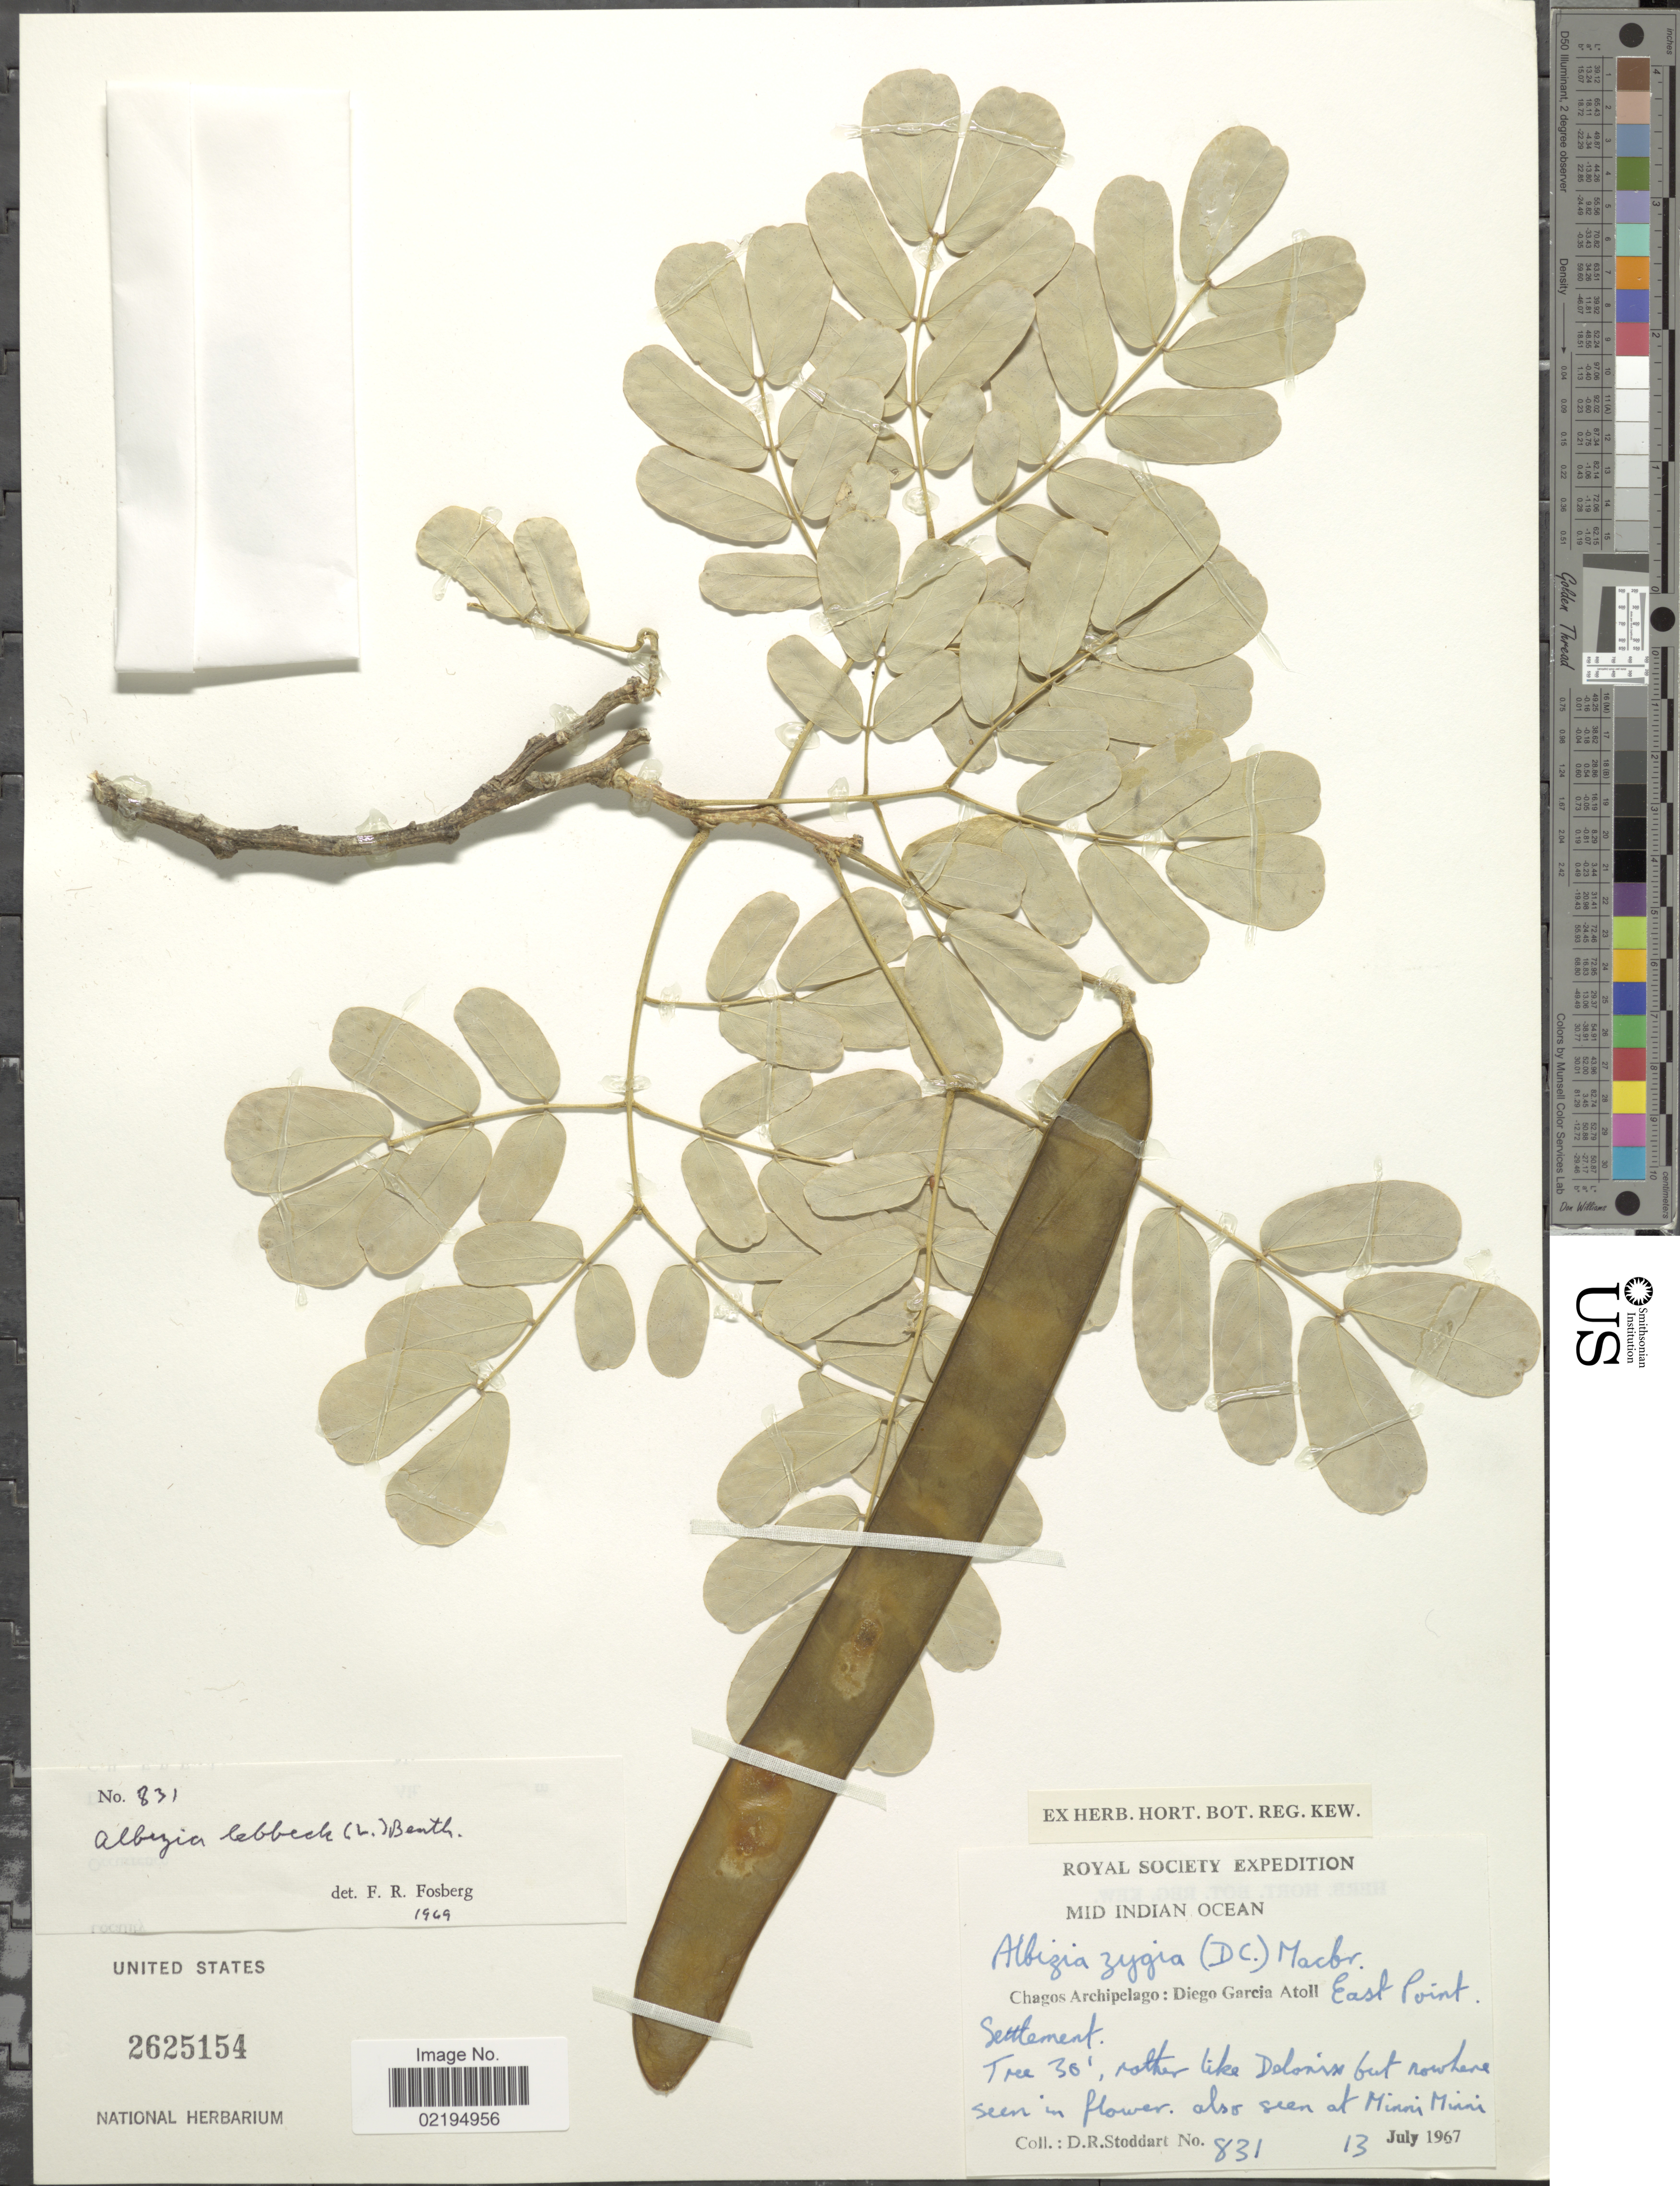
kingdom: Plantae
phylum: Tracheophyta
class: Magnoliopsida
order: Fabales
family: Fabaceae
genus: Albizia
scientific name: Albizia lebbeck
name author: (L.) Benth.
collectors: D. R. Stoddart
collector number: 831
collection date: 1967-07-13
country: British Indian Ocean Territory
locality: Chagos Archipelago: Diego Garcia Atoll, East Point, Mid Indian Ocean.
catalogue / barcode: US 2625154